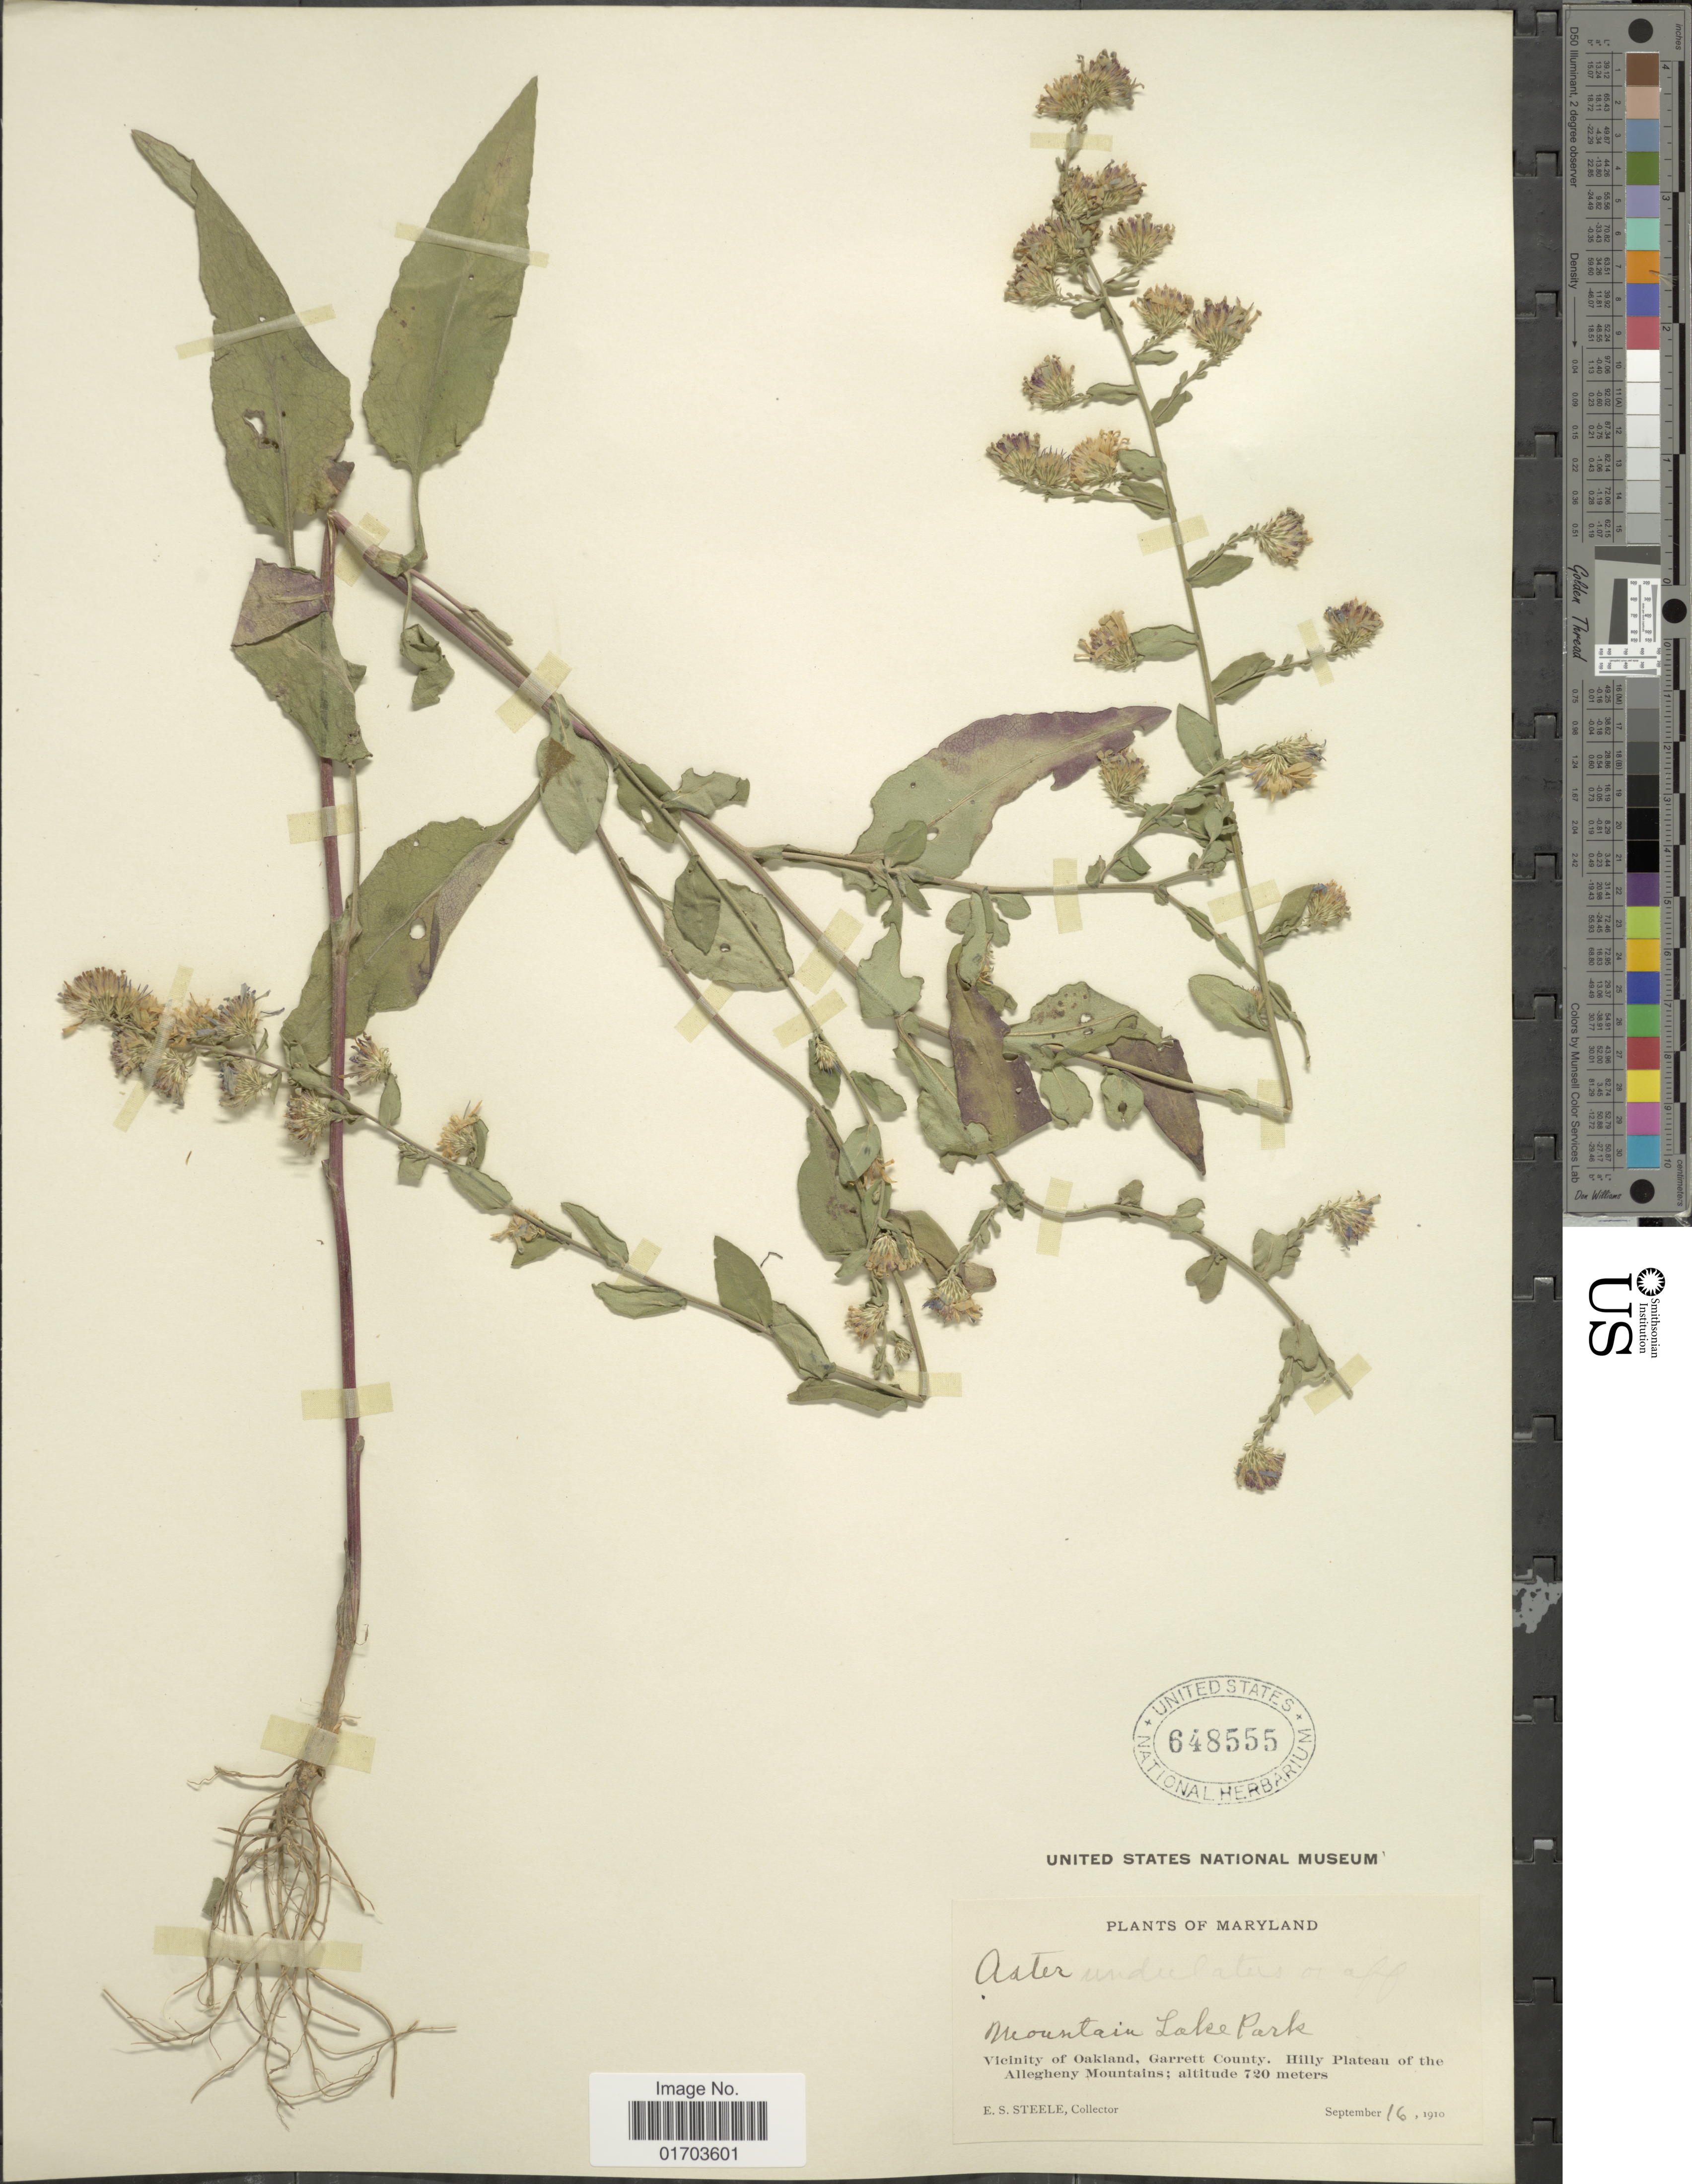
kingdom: Plantae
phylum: Tracheophyta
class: Magnoliopsida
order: Asterales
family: Asteraceae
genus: Symphyotrichum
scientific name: Symphyotrichum undulatum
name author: (L.) G.L. Nesom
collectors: E. Steele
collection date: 1910-09-16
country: United States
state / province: Maryland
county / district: Garrett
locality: Maryland. Mountain Lake Park. Vicinity of Oakland, Garrett County. Hilly Plateau of the Allegheny Mountains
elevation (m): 720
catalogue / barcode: US 648555